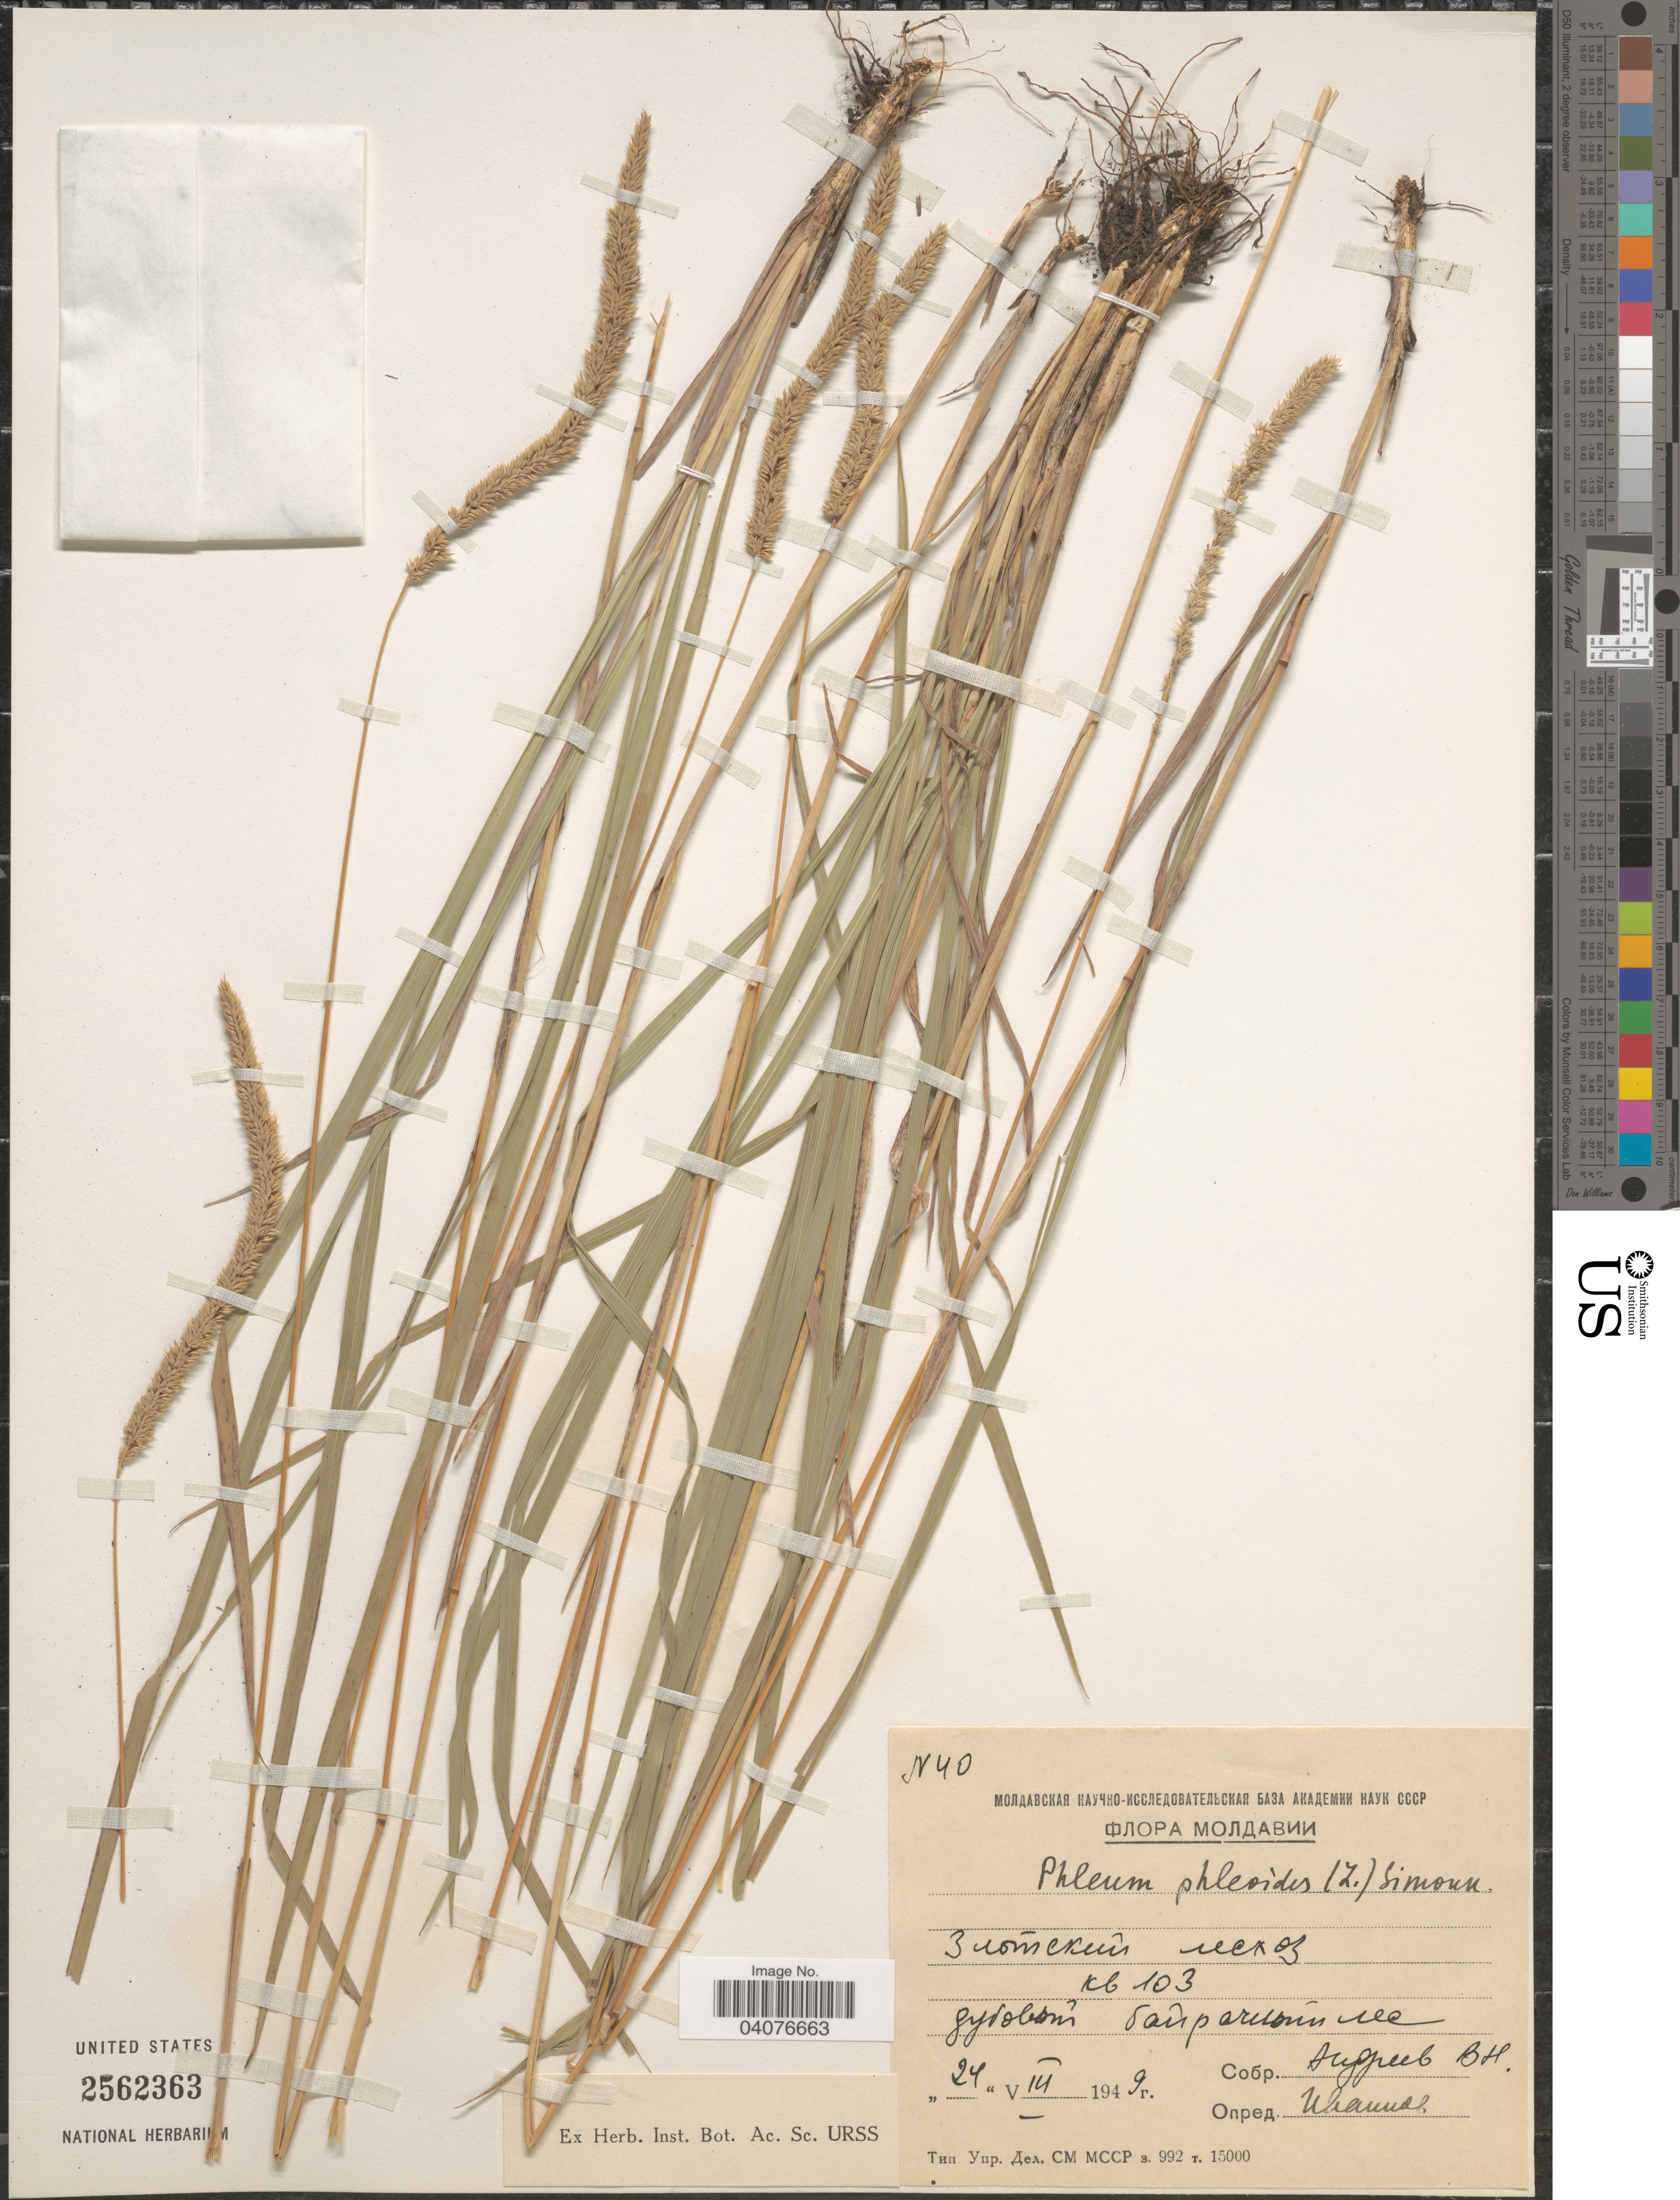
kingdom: Plantae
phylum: Tracheophyta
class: Liliopsida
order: Poales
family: Poaceae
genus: Phleum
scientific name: Phleum phleoides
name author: (L.) H. Karst.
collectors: V. Andreev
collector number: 40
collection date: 1949-08-24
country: Moldova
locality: Zlotskiy State Forest Farm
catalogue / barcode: US 2562363